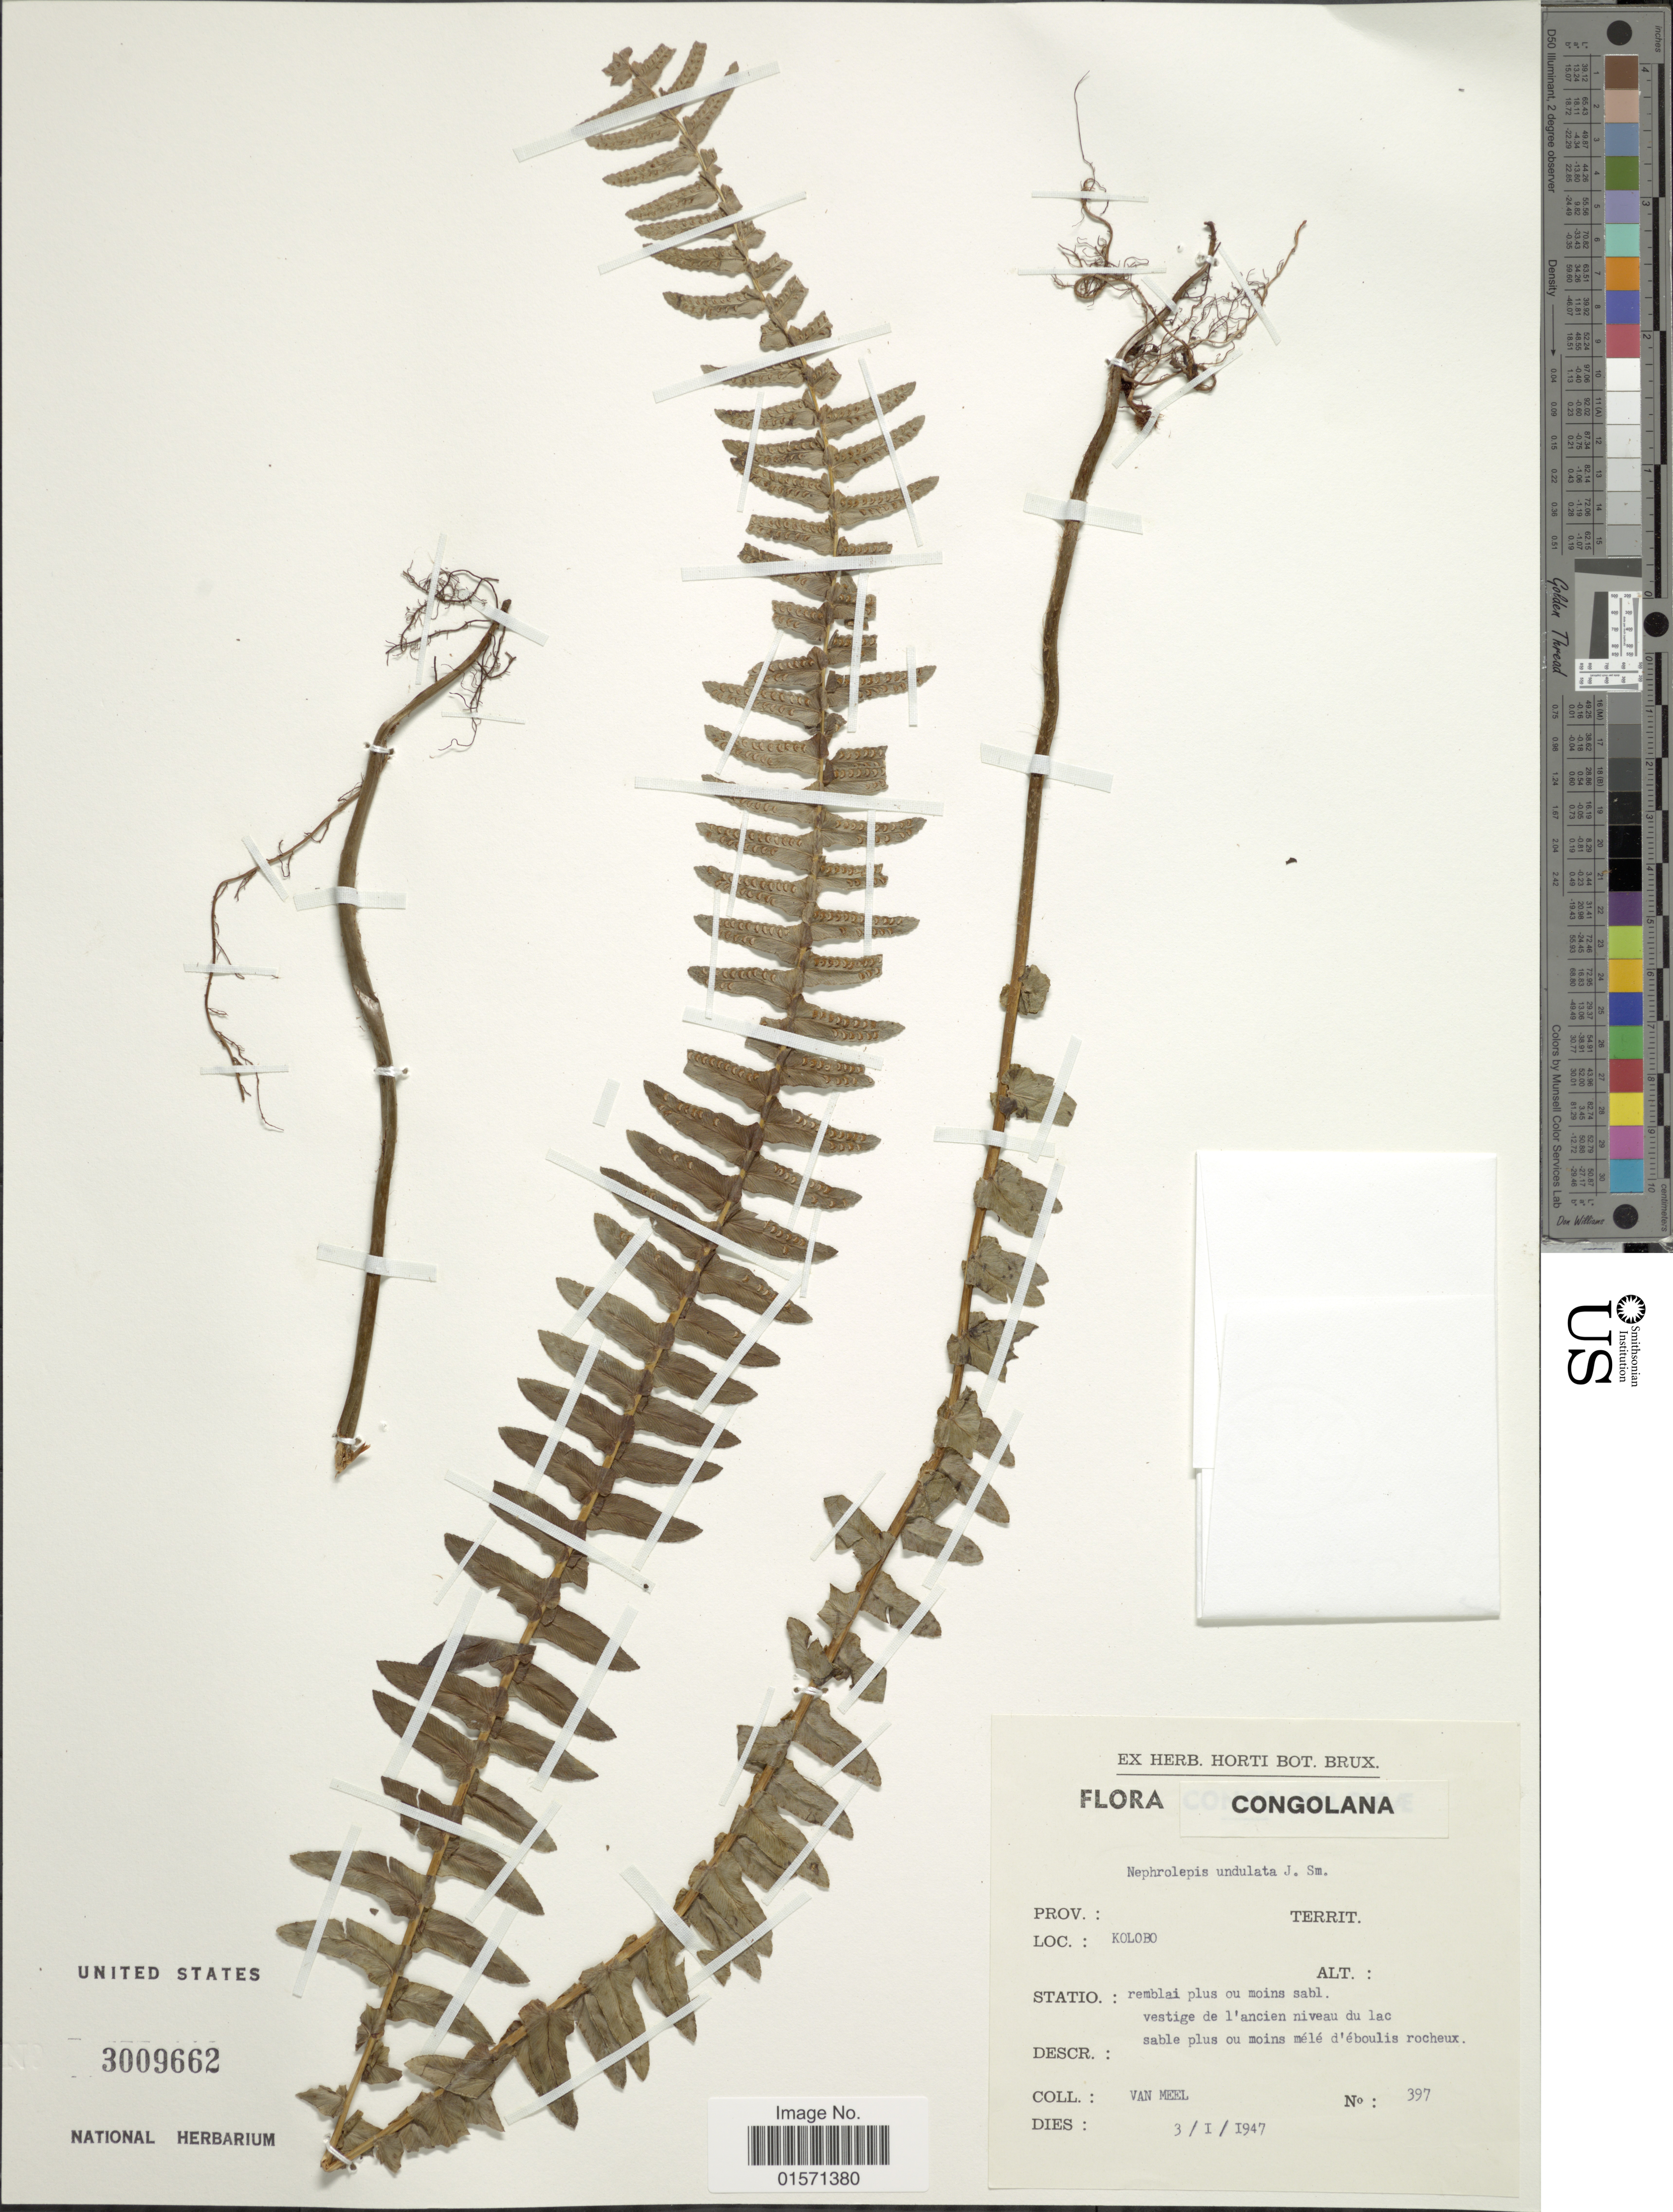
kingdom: Plantae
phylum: Tracheophyta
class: Polypodiopsida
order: Polypodiales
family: Nephrolepidaceae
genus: Nephrolepis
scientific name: Nephrolepis undulata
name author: J. Sm.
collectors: Van Meel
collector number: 397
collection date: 1947-01-03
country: Congo, Democratic Republic of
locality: Kolobo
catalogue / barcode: US 3009662